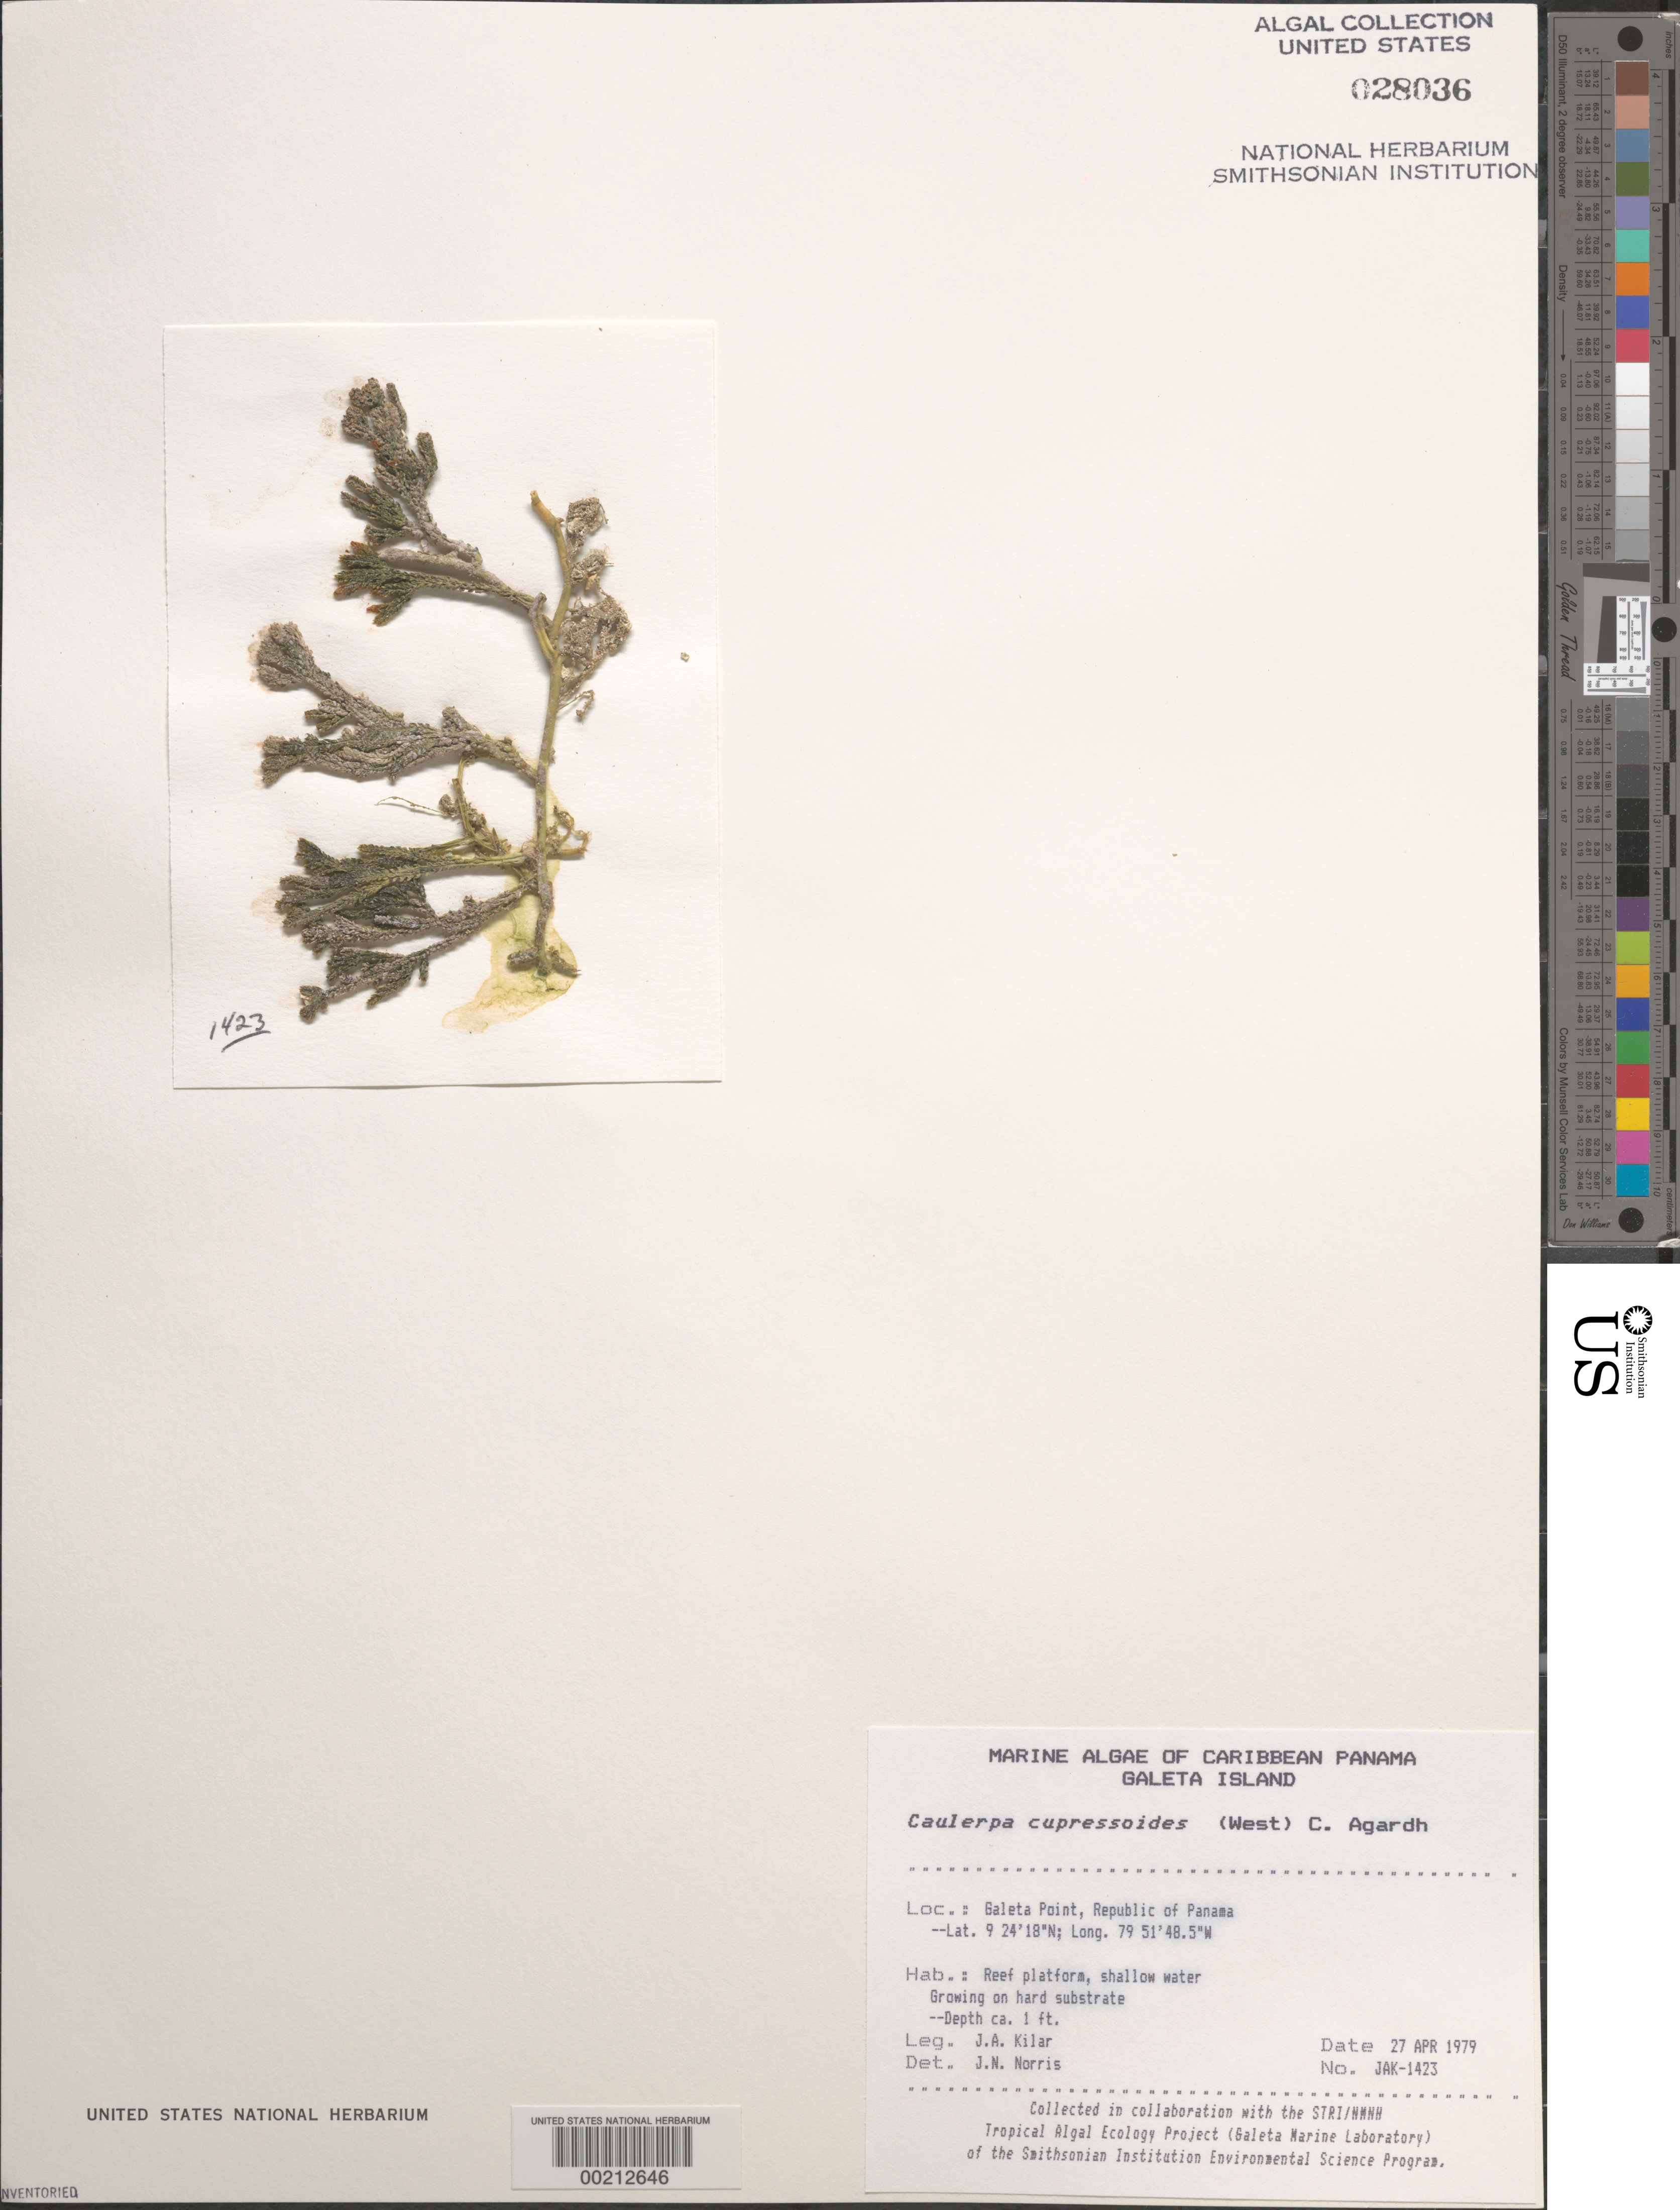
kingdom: Plantae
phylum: Chlorophyta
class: Ulvophyceae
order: Bryopsidales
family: Caulerpaceae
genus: Caulerpa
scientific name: Caulerpa cupressoides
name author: (Vahl) C. Agardh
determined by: Norris, James N.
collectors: J. A. Kilar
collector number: JAK-1423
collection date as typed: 27 Apr 1979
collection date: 1979-04-27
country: Panama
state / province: Colón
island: Galeta Island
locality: Galeta Point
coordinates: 9 24' 18" N, 79 51' 48.5" W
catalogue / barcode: US 28036